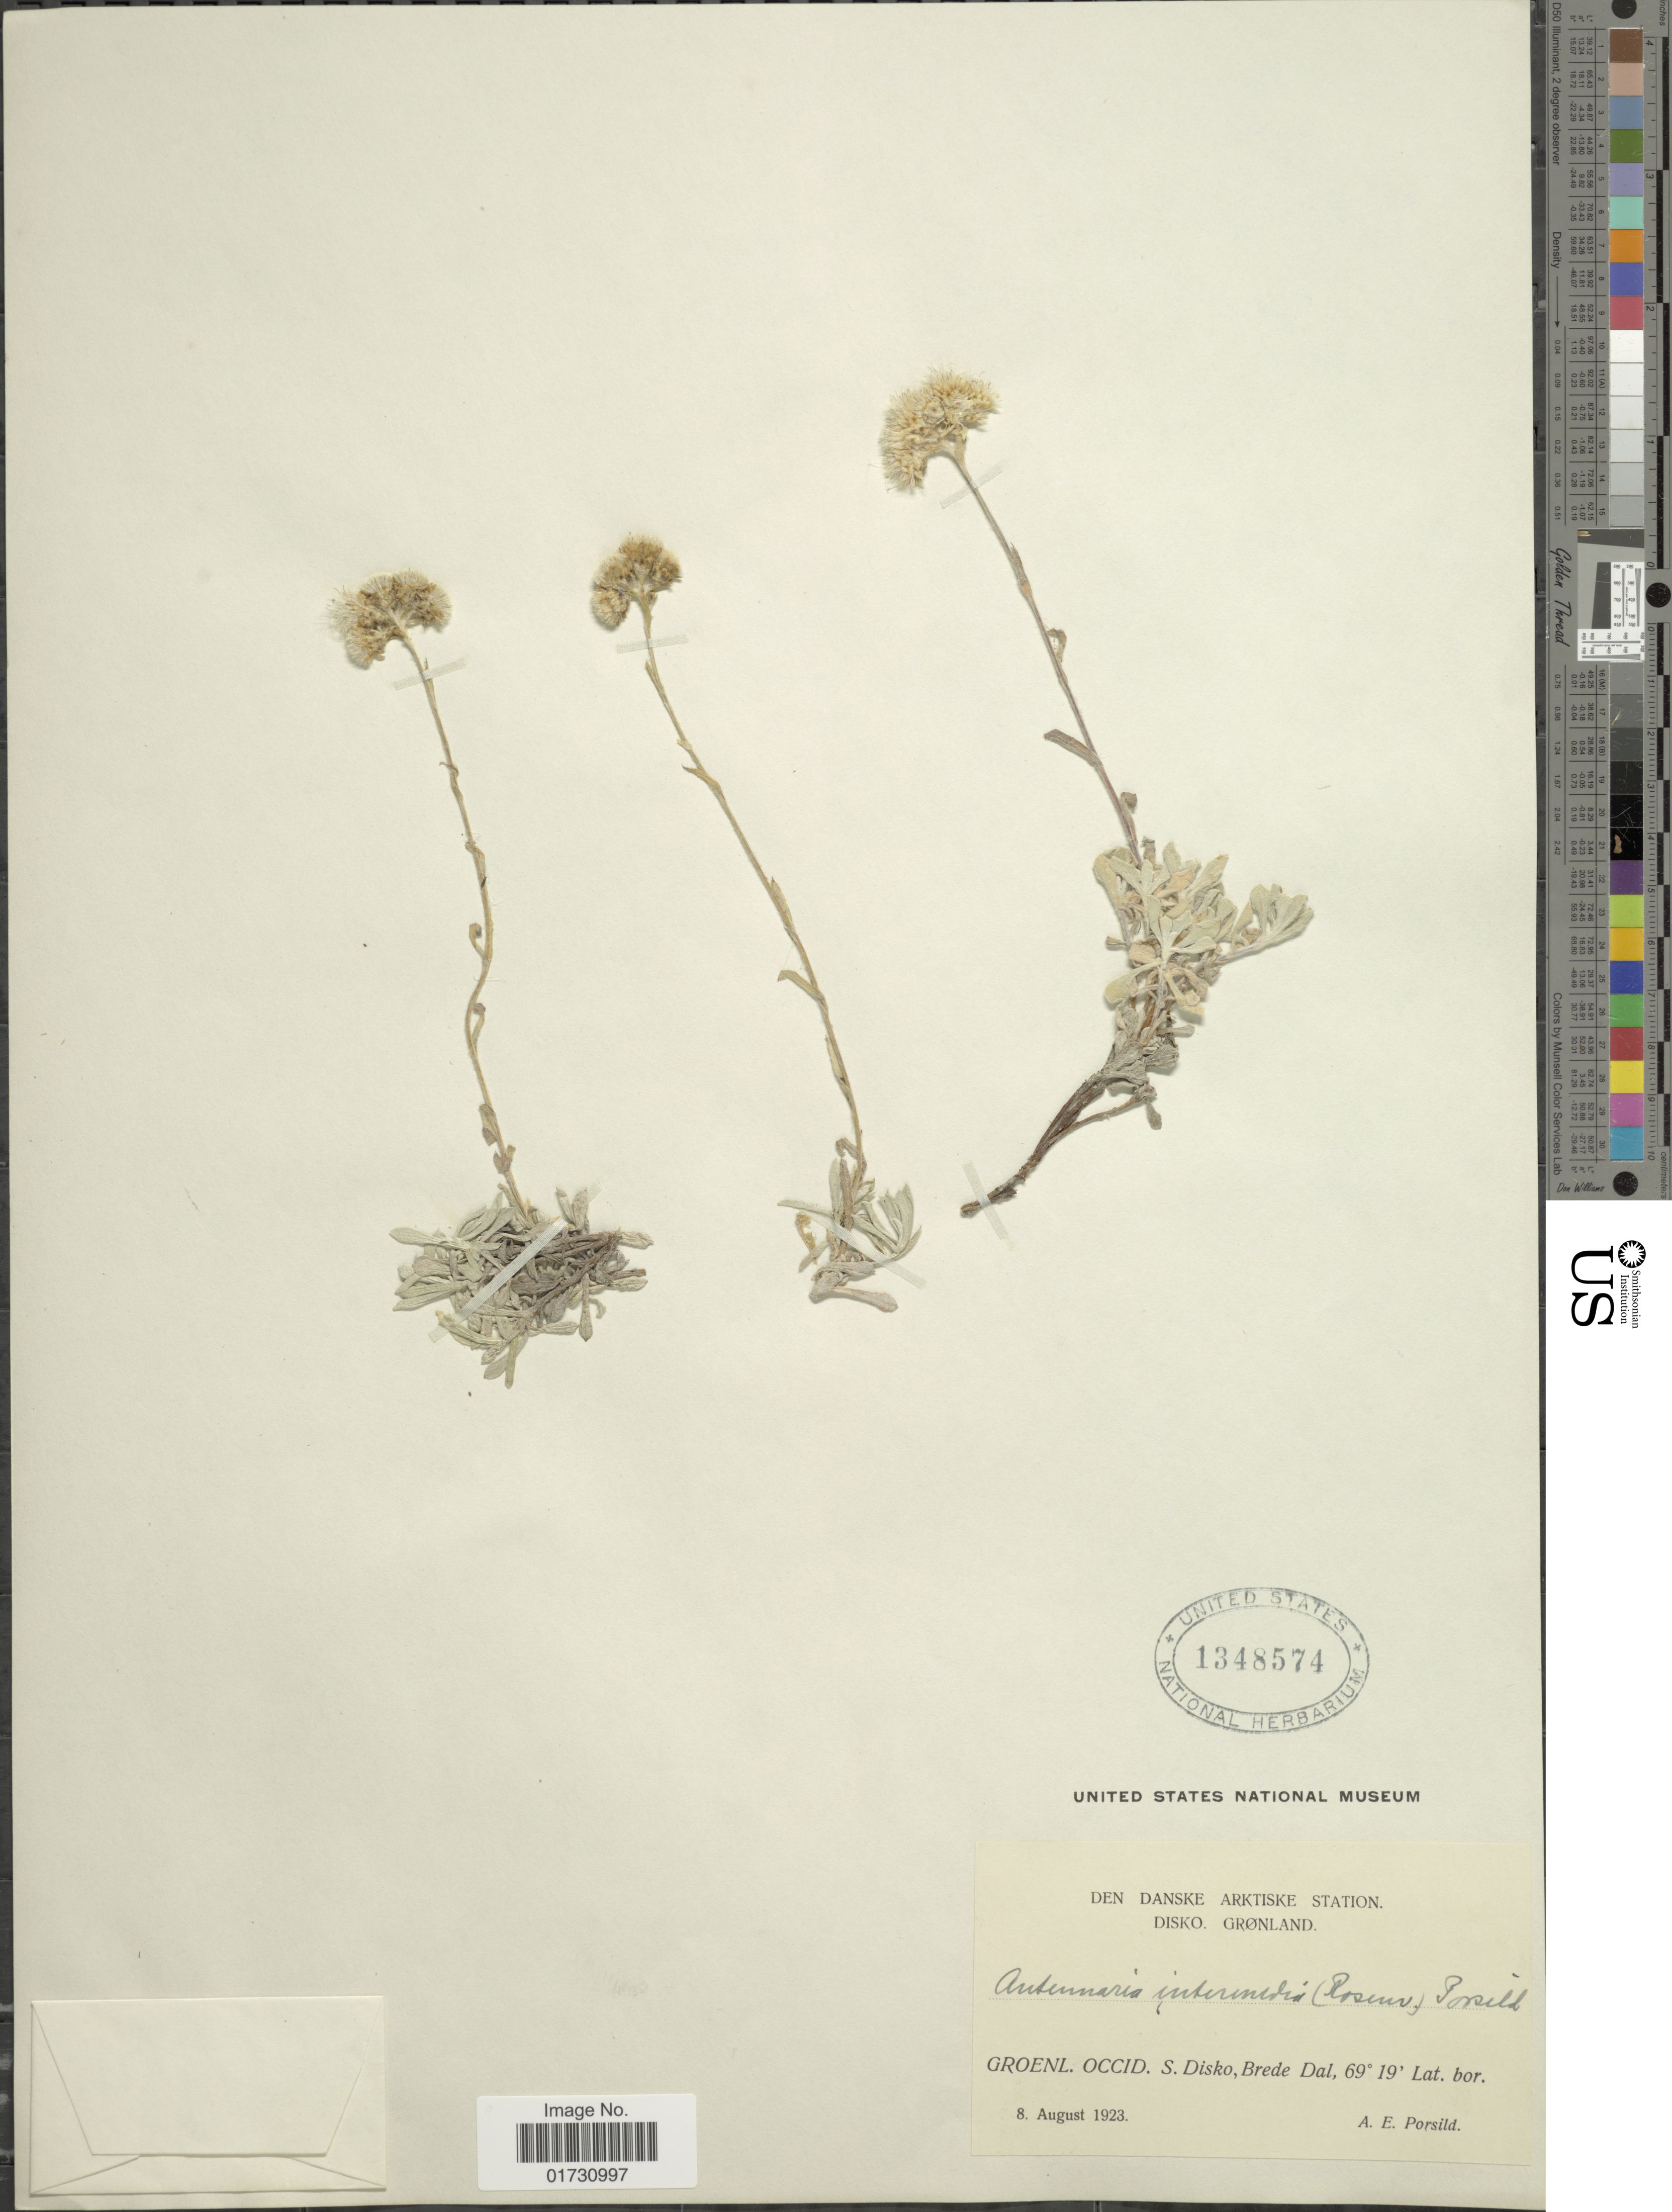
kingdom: Plantae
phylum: Tracheophyta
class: Magnoliopsida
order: Asterales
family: Asteraceae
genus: Antennaria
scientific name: Antennaria intermedia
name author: (Rosenv.) Porsild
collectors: A. E. Porsild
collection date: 1923-08-08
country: Greenland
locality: Groenl. Occid, S. Disko, Brede Dal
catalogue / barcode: US 1348574